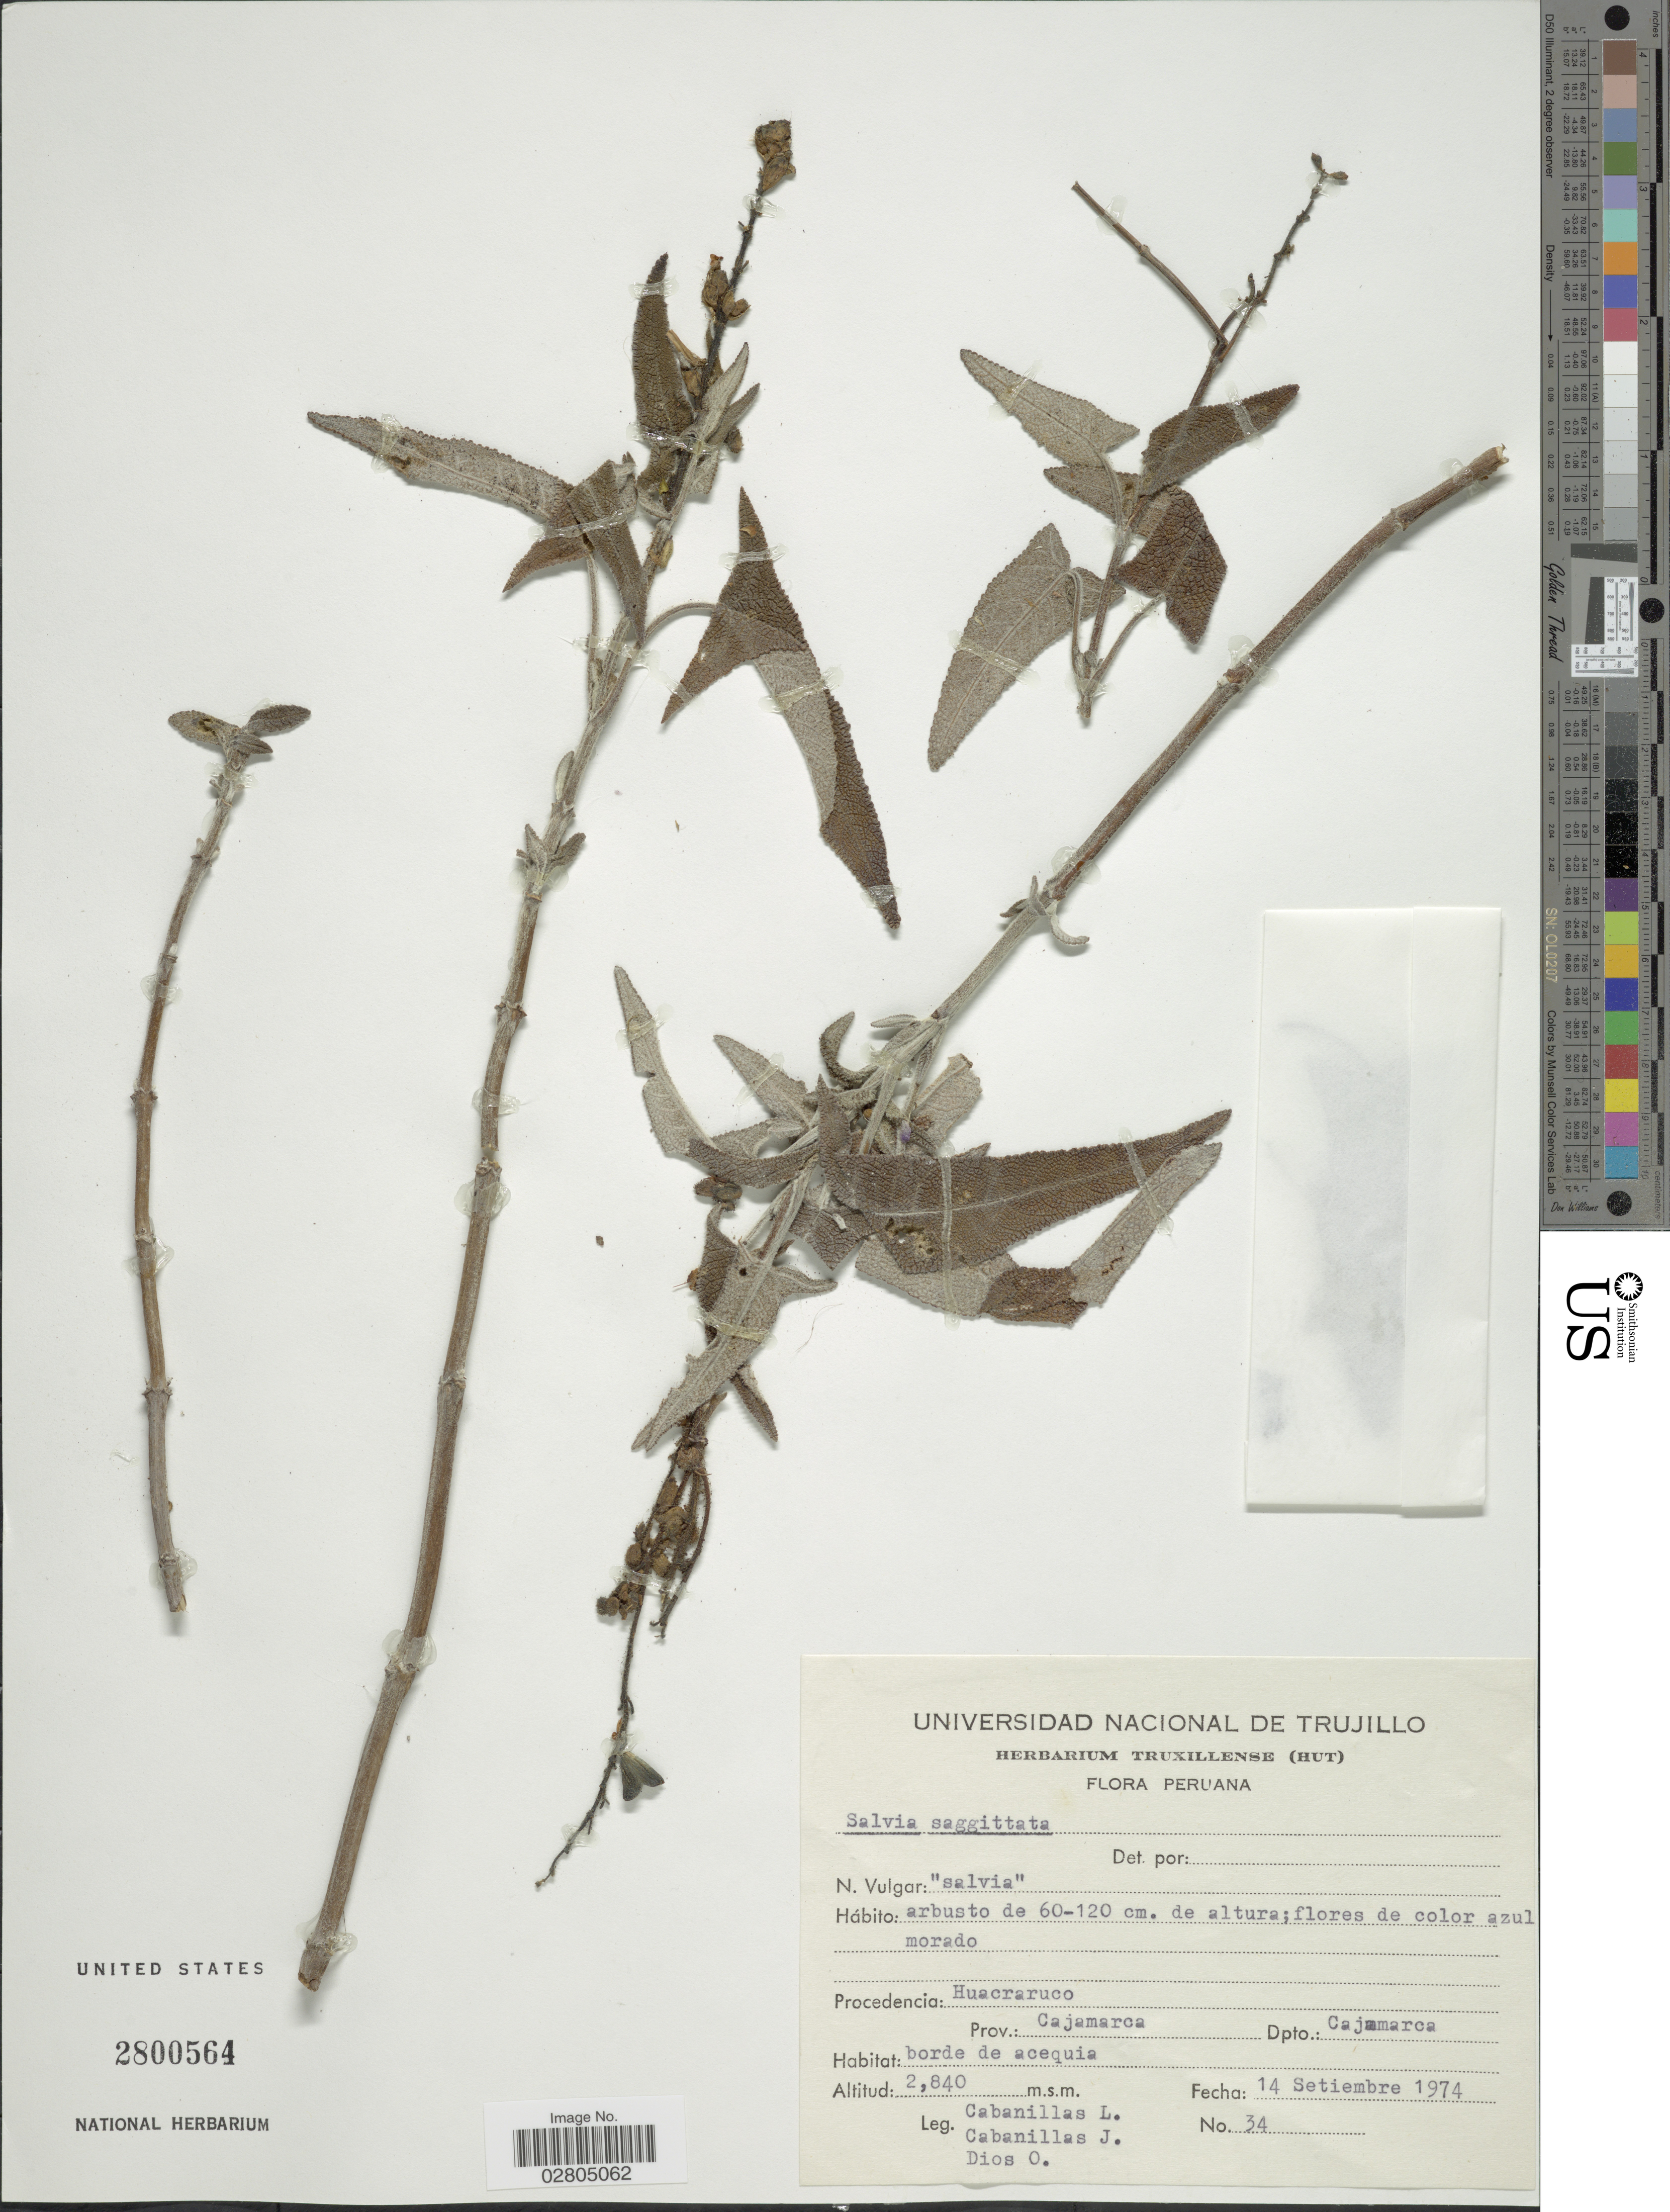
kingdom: Plantae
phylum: Tracheophyta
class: Magnoliopsida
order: Lamiales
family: Lamiaceae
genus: Salvia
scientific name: Salvia sagittata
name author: Ruiz & Pav.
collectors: L. Cabanillas, J. Cabanillas & O. Dios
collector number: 34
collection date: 1974-09-14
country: Peru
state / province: Cajamarca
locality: Procedencia Huacraruco, Prov. Cajamarca, Dpto. Cajamarca.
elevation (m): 2840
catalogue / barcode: US 2800564